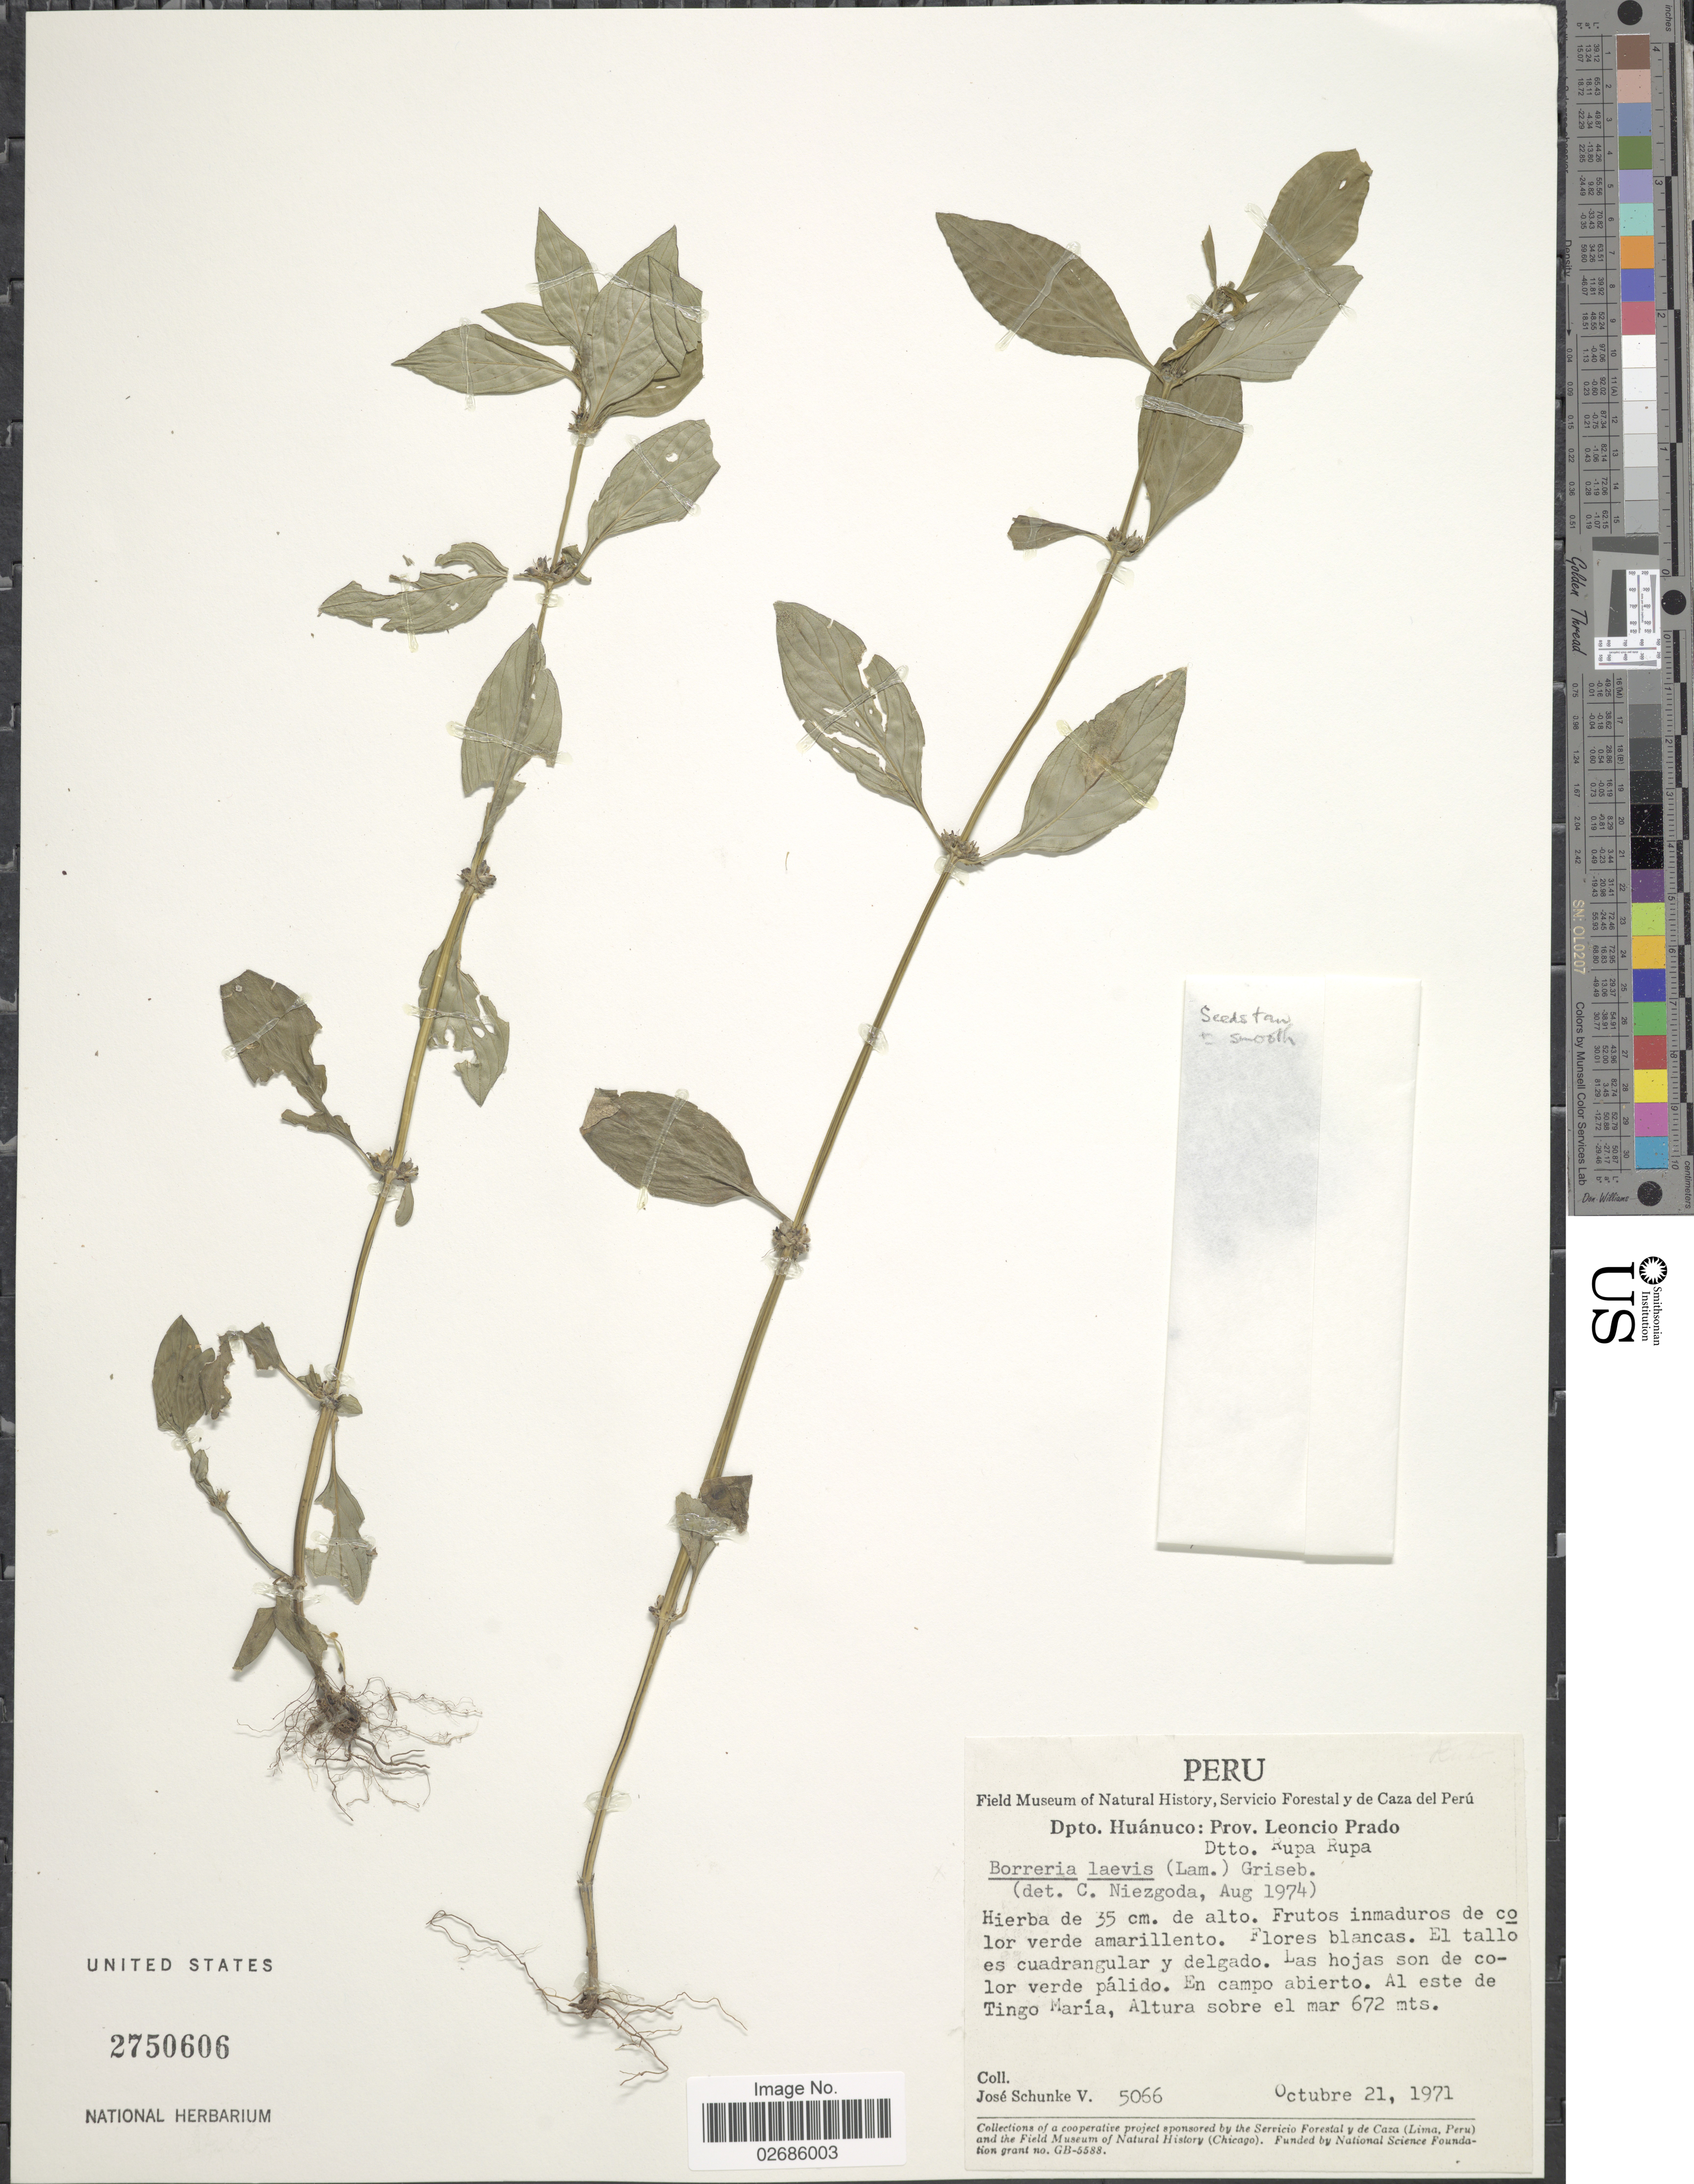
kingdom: Plantae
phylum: Tracheophyta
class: Magnoliopsida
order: Gentianales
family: Rubiaceae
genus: Borreria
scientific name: Borreria assurgens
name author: (Ruiz & Pav.) Griseb.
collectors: J. Schunke Vigo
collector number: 5066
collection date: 1971-10-21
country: Peru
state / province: Huánuco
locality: Dpto. Huánuco: Prov. Leoncio Prado, Dtto Rupa Rupa, En campo abierto. Al ste de Tingo María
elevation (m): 672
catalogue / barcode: US 2750606